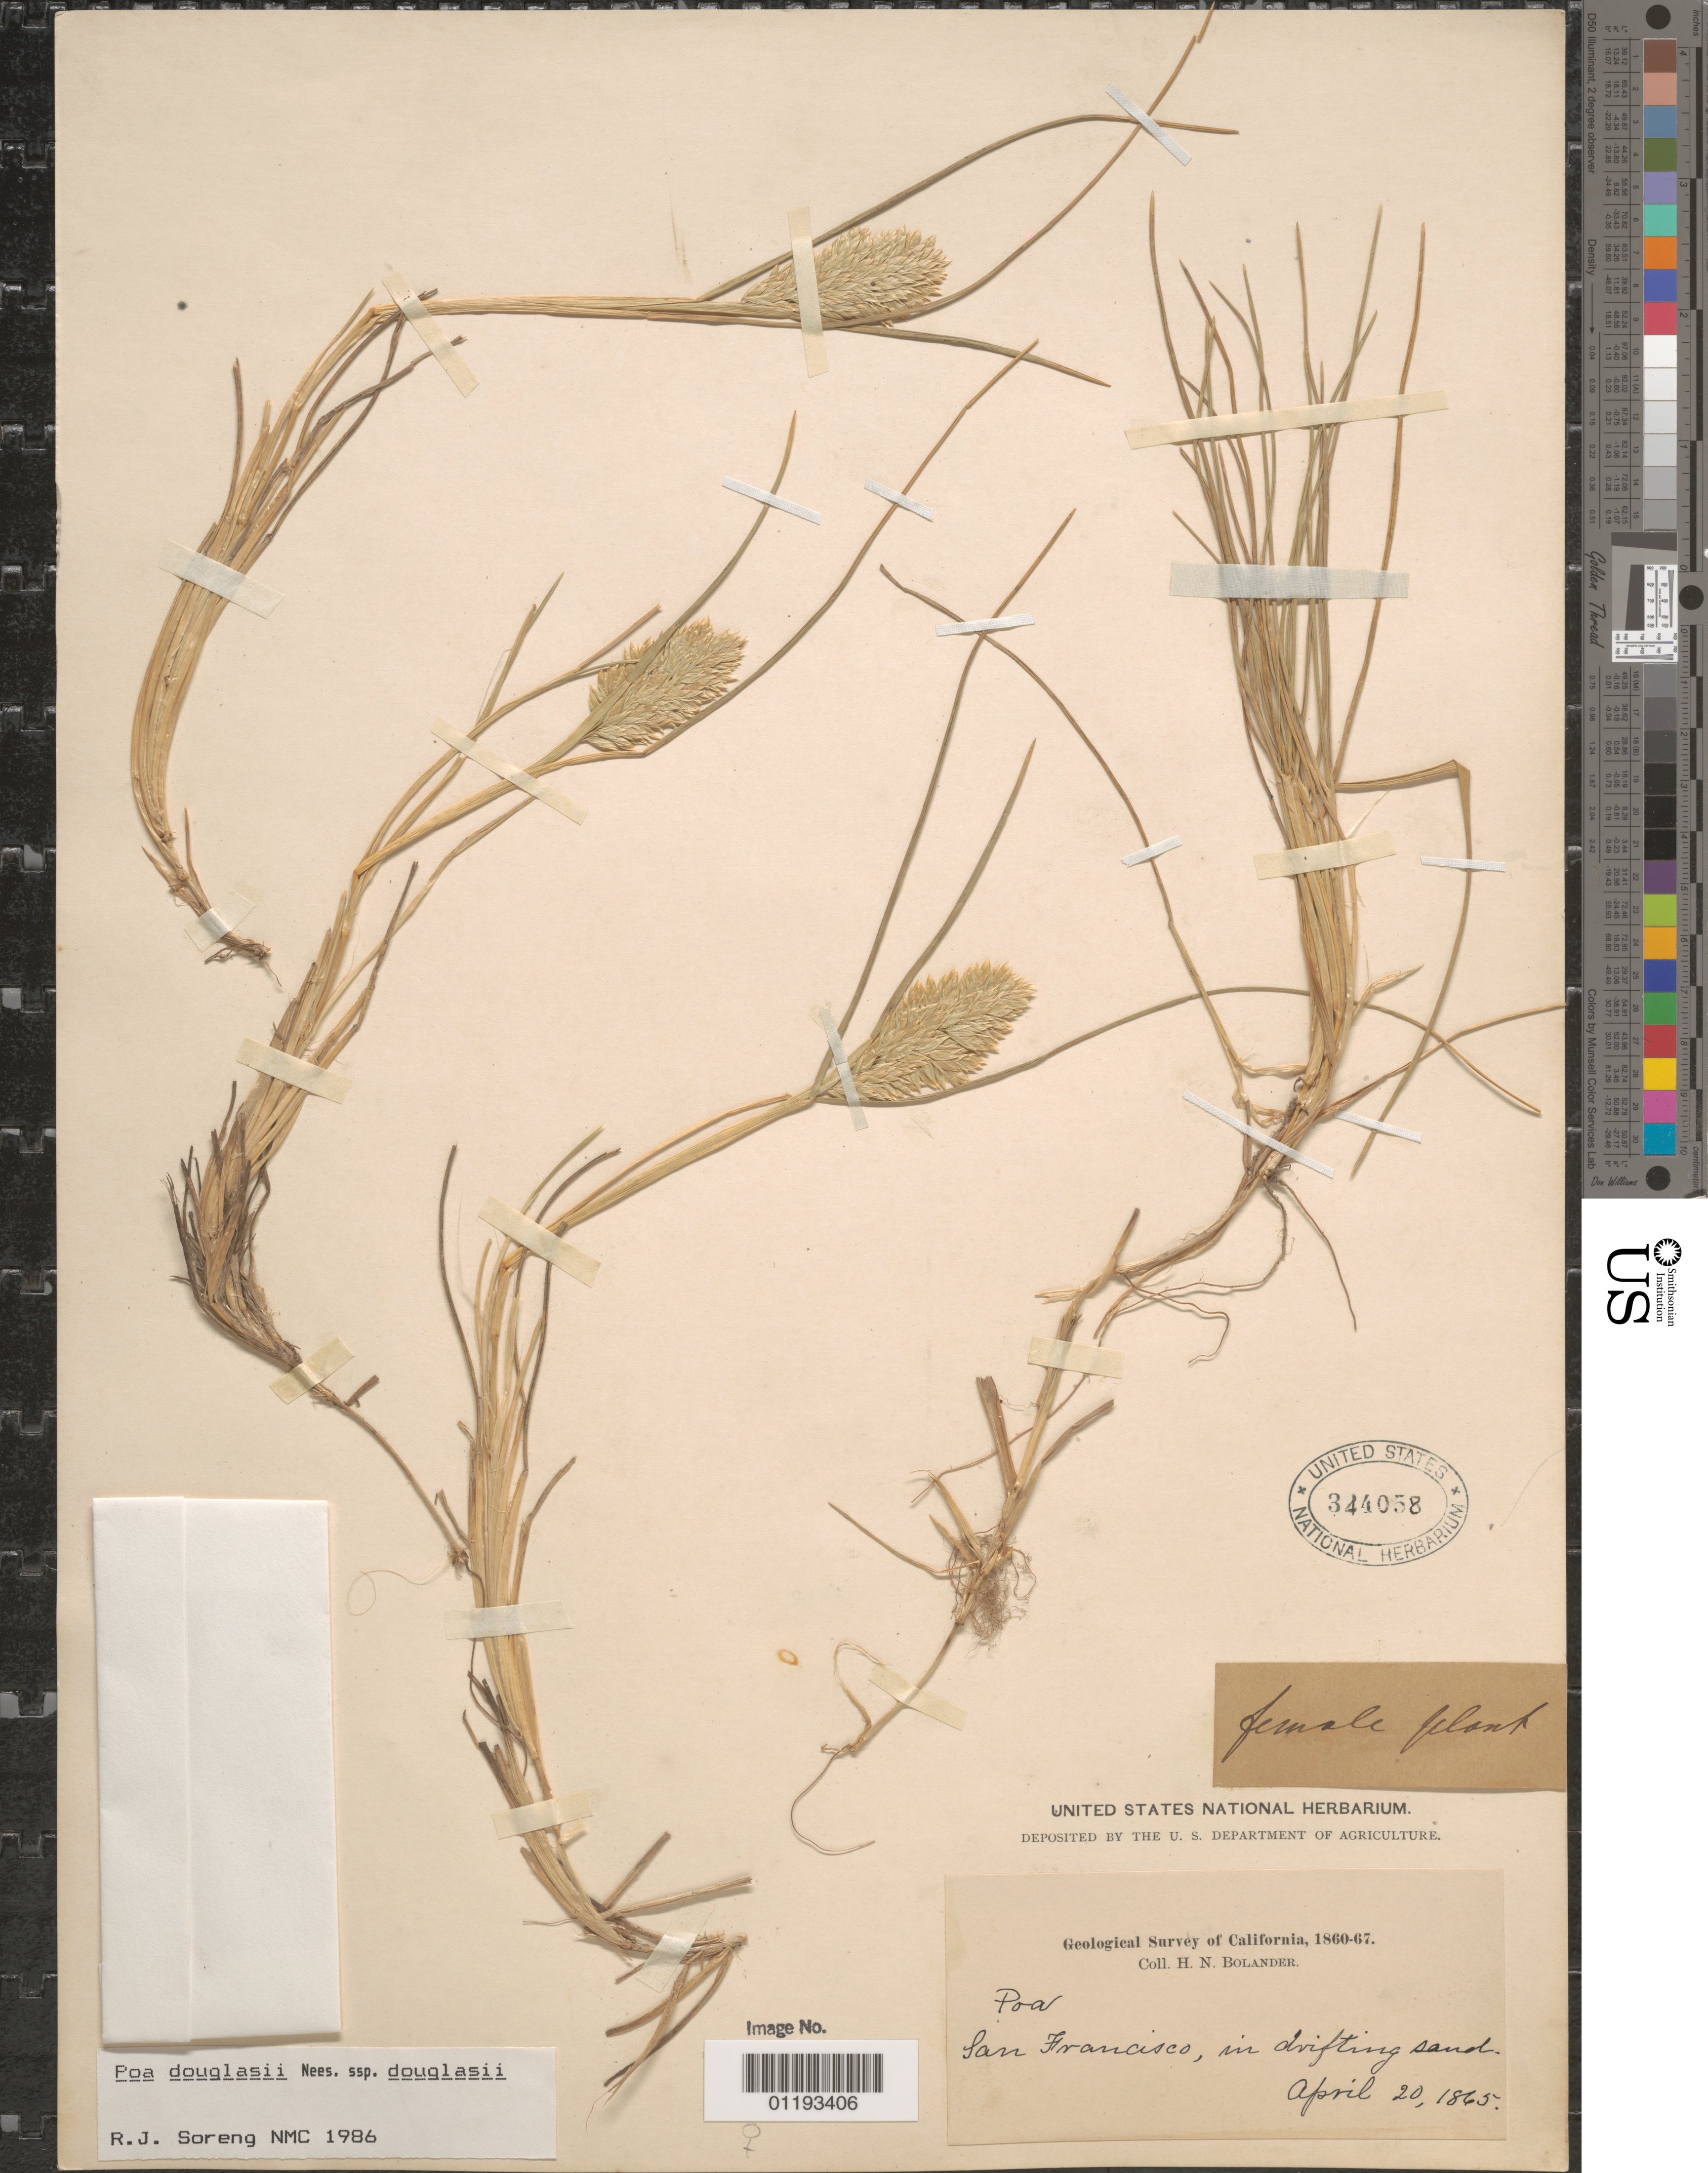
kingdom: Plantae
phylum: Tracheophyta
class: Liliopsida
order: Poales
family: Poaceae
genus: Poa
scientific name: Poa douglasii subsp. douglasii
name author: Nees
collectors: H. Bolander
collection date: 1865-04-20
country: United States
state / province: California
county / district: San Francisco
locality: San Francisco.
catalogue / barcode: US 344058